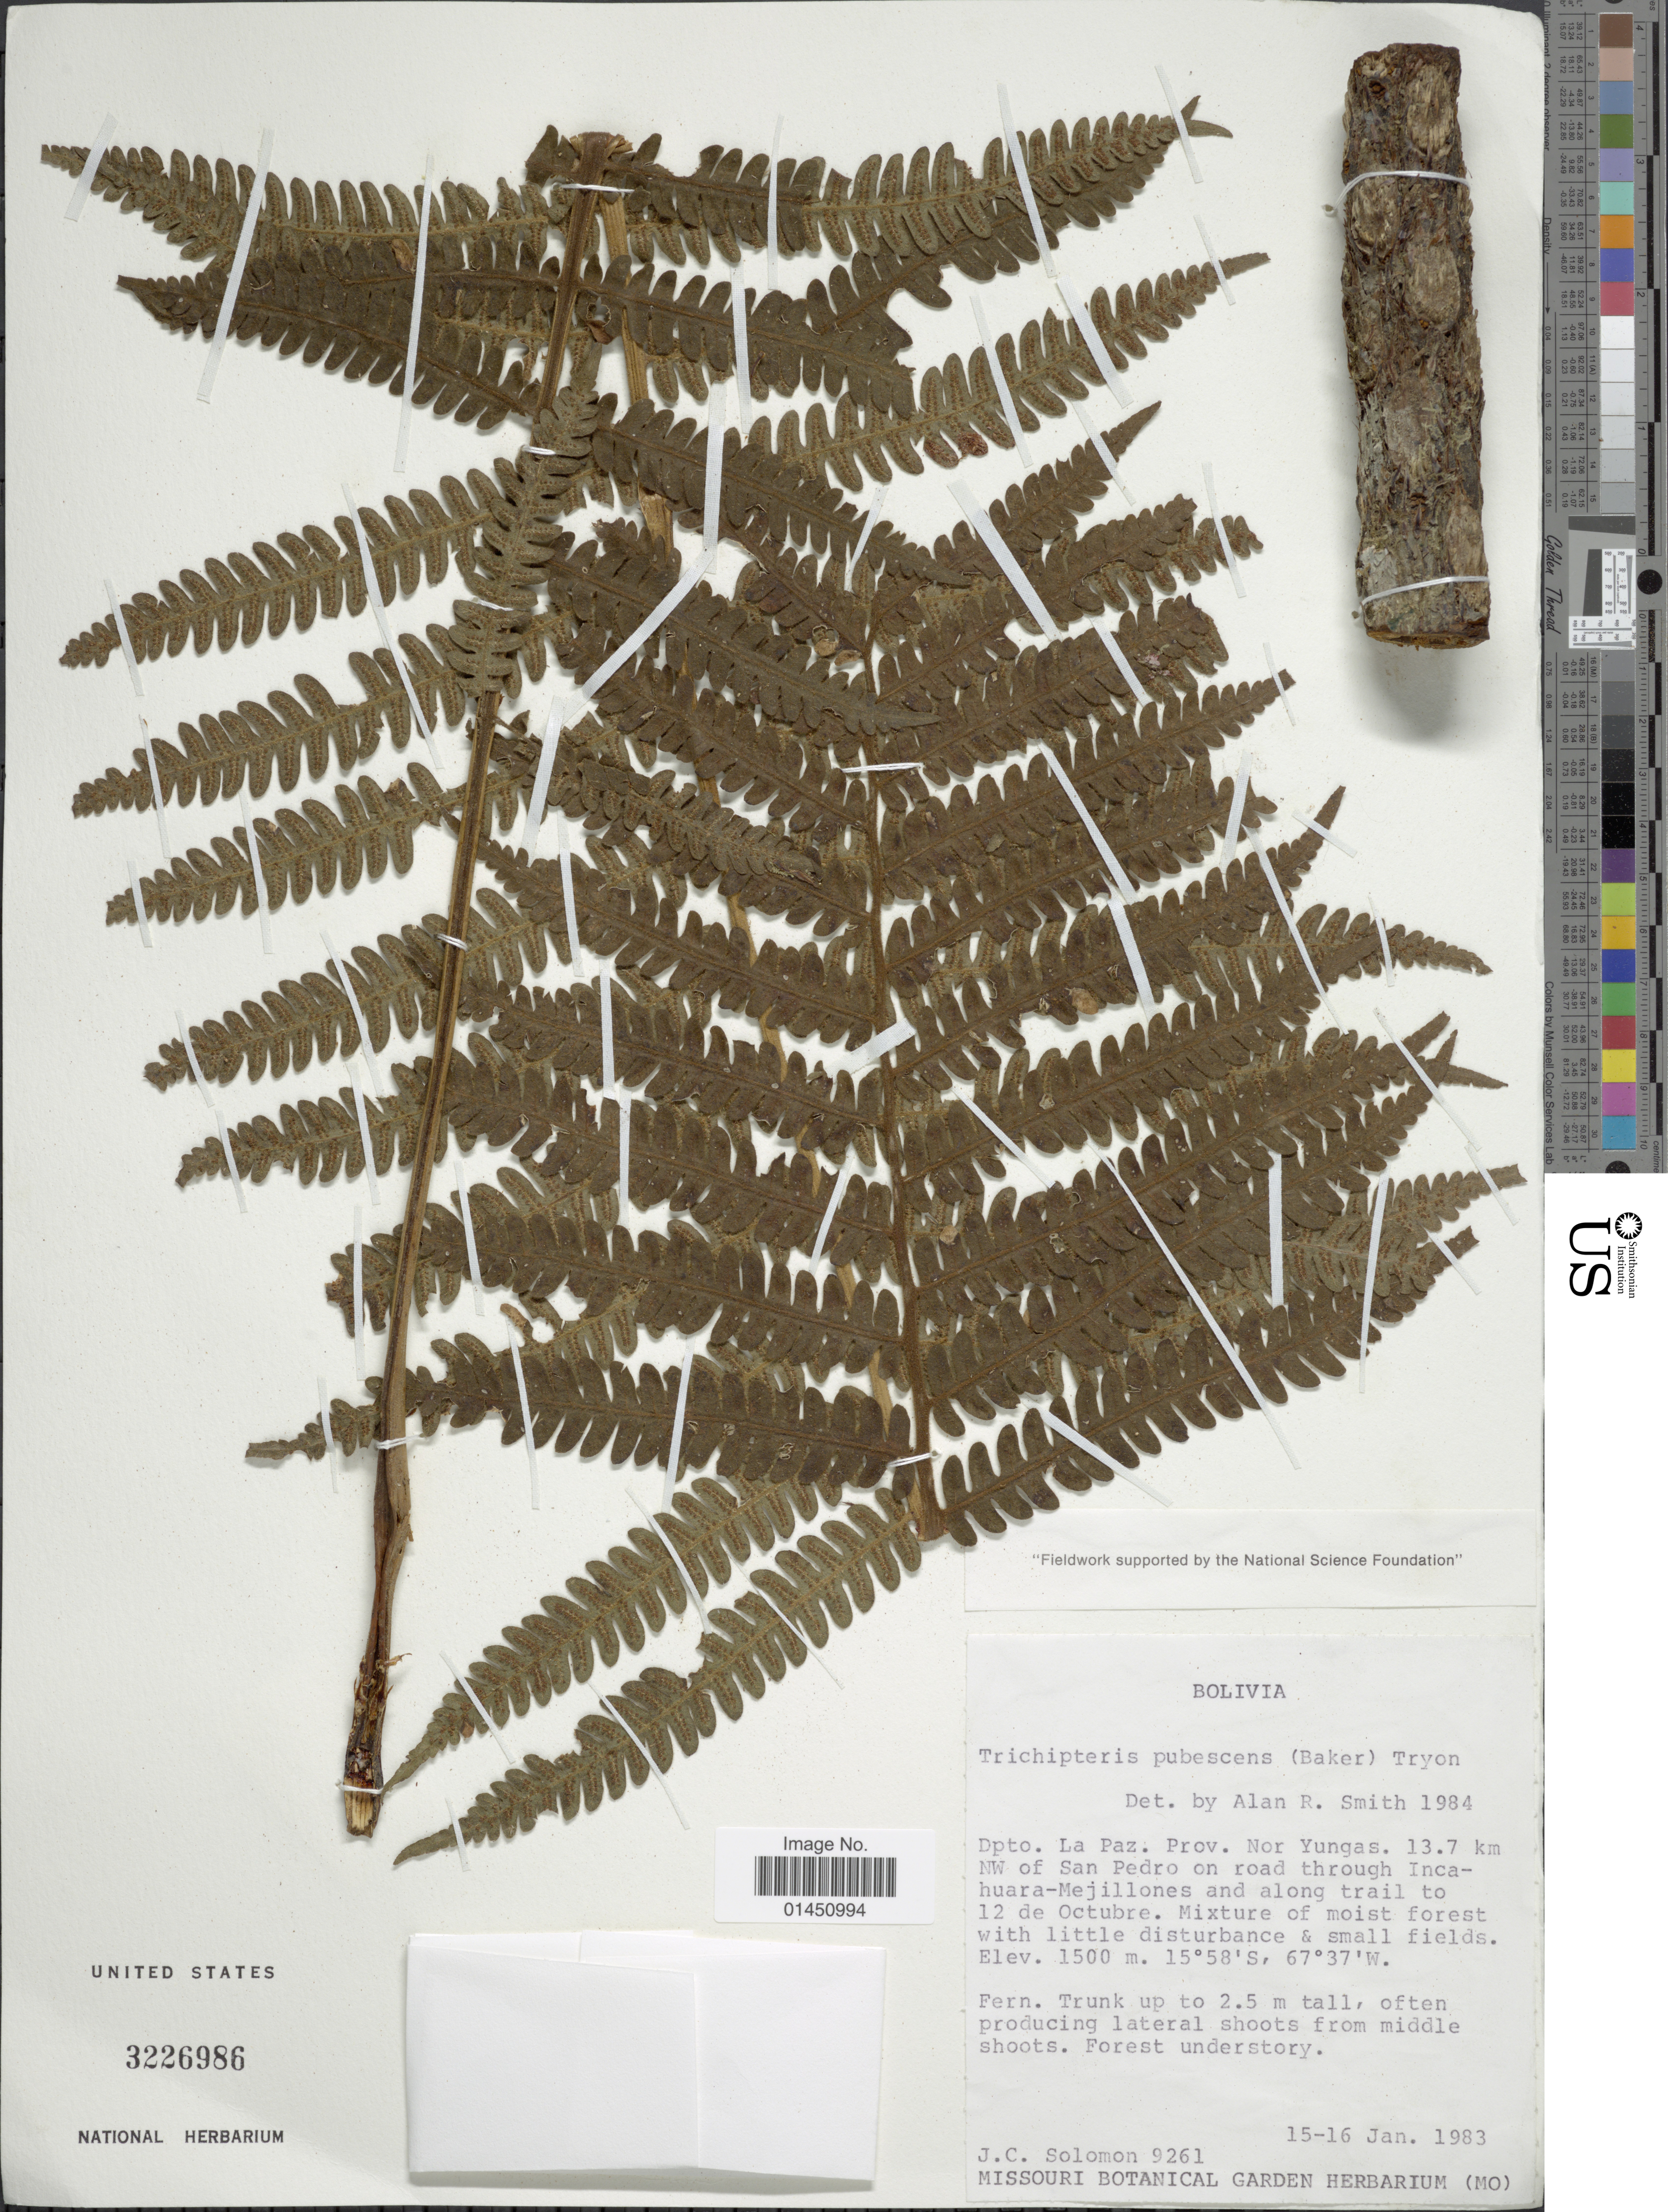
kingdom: Plantae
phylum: Tracheophyta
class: Polypodiopsida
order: Cyatheales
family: Cyatheaceae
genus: Cyathea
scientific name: Cyathea bipinnatifida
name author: (Baker) Domin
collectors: J. C. Solomon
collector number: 9261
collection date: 1983-01-15/1983-01-16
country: Bolivia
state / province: La Paz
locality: Prov. Nor Yungas. 13.7 km NW of San Pedro on road through Incahuara-Mejillones and along trail to 12 de Octubre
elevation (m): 1500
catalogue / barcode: US 3226986